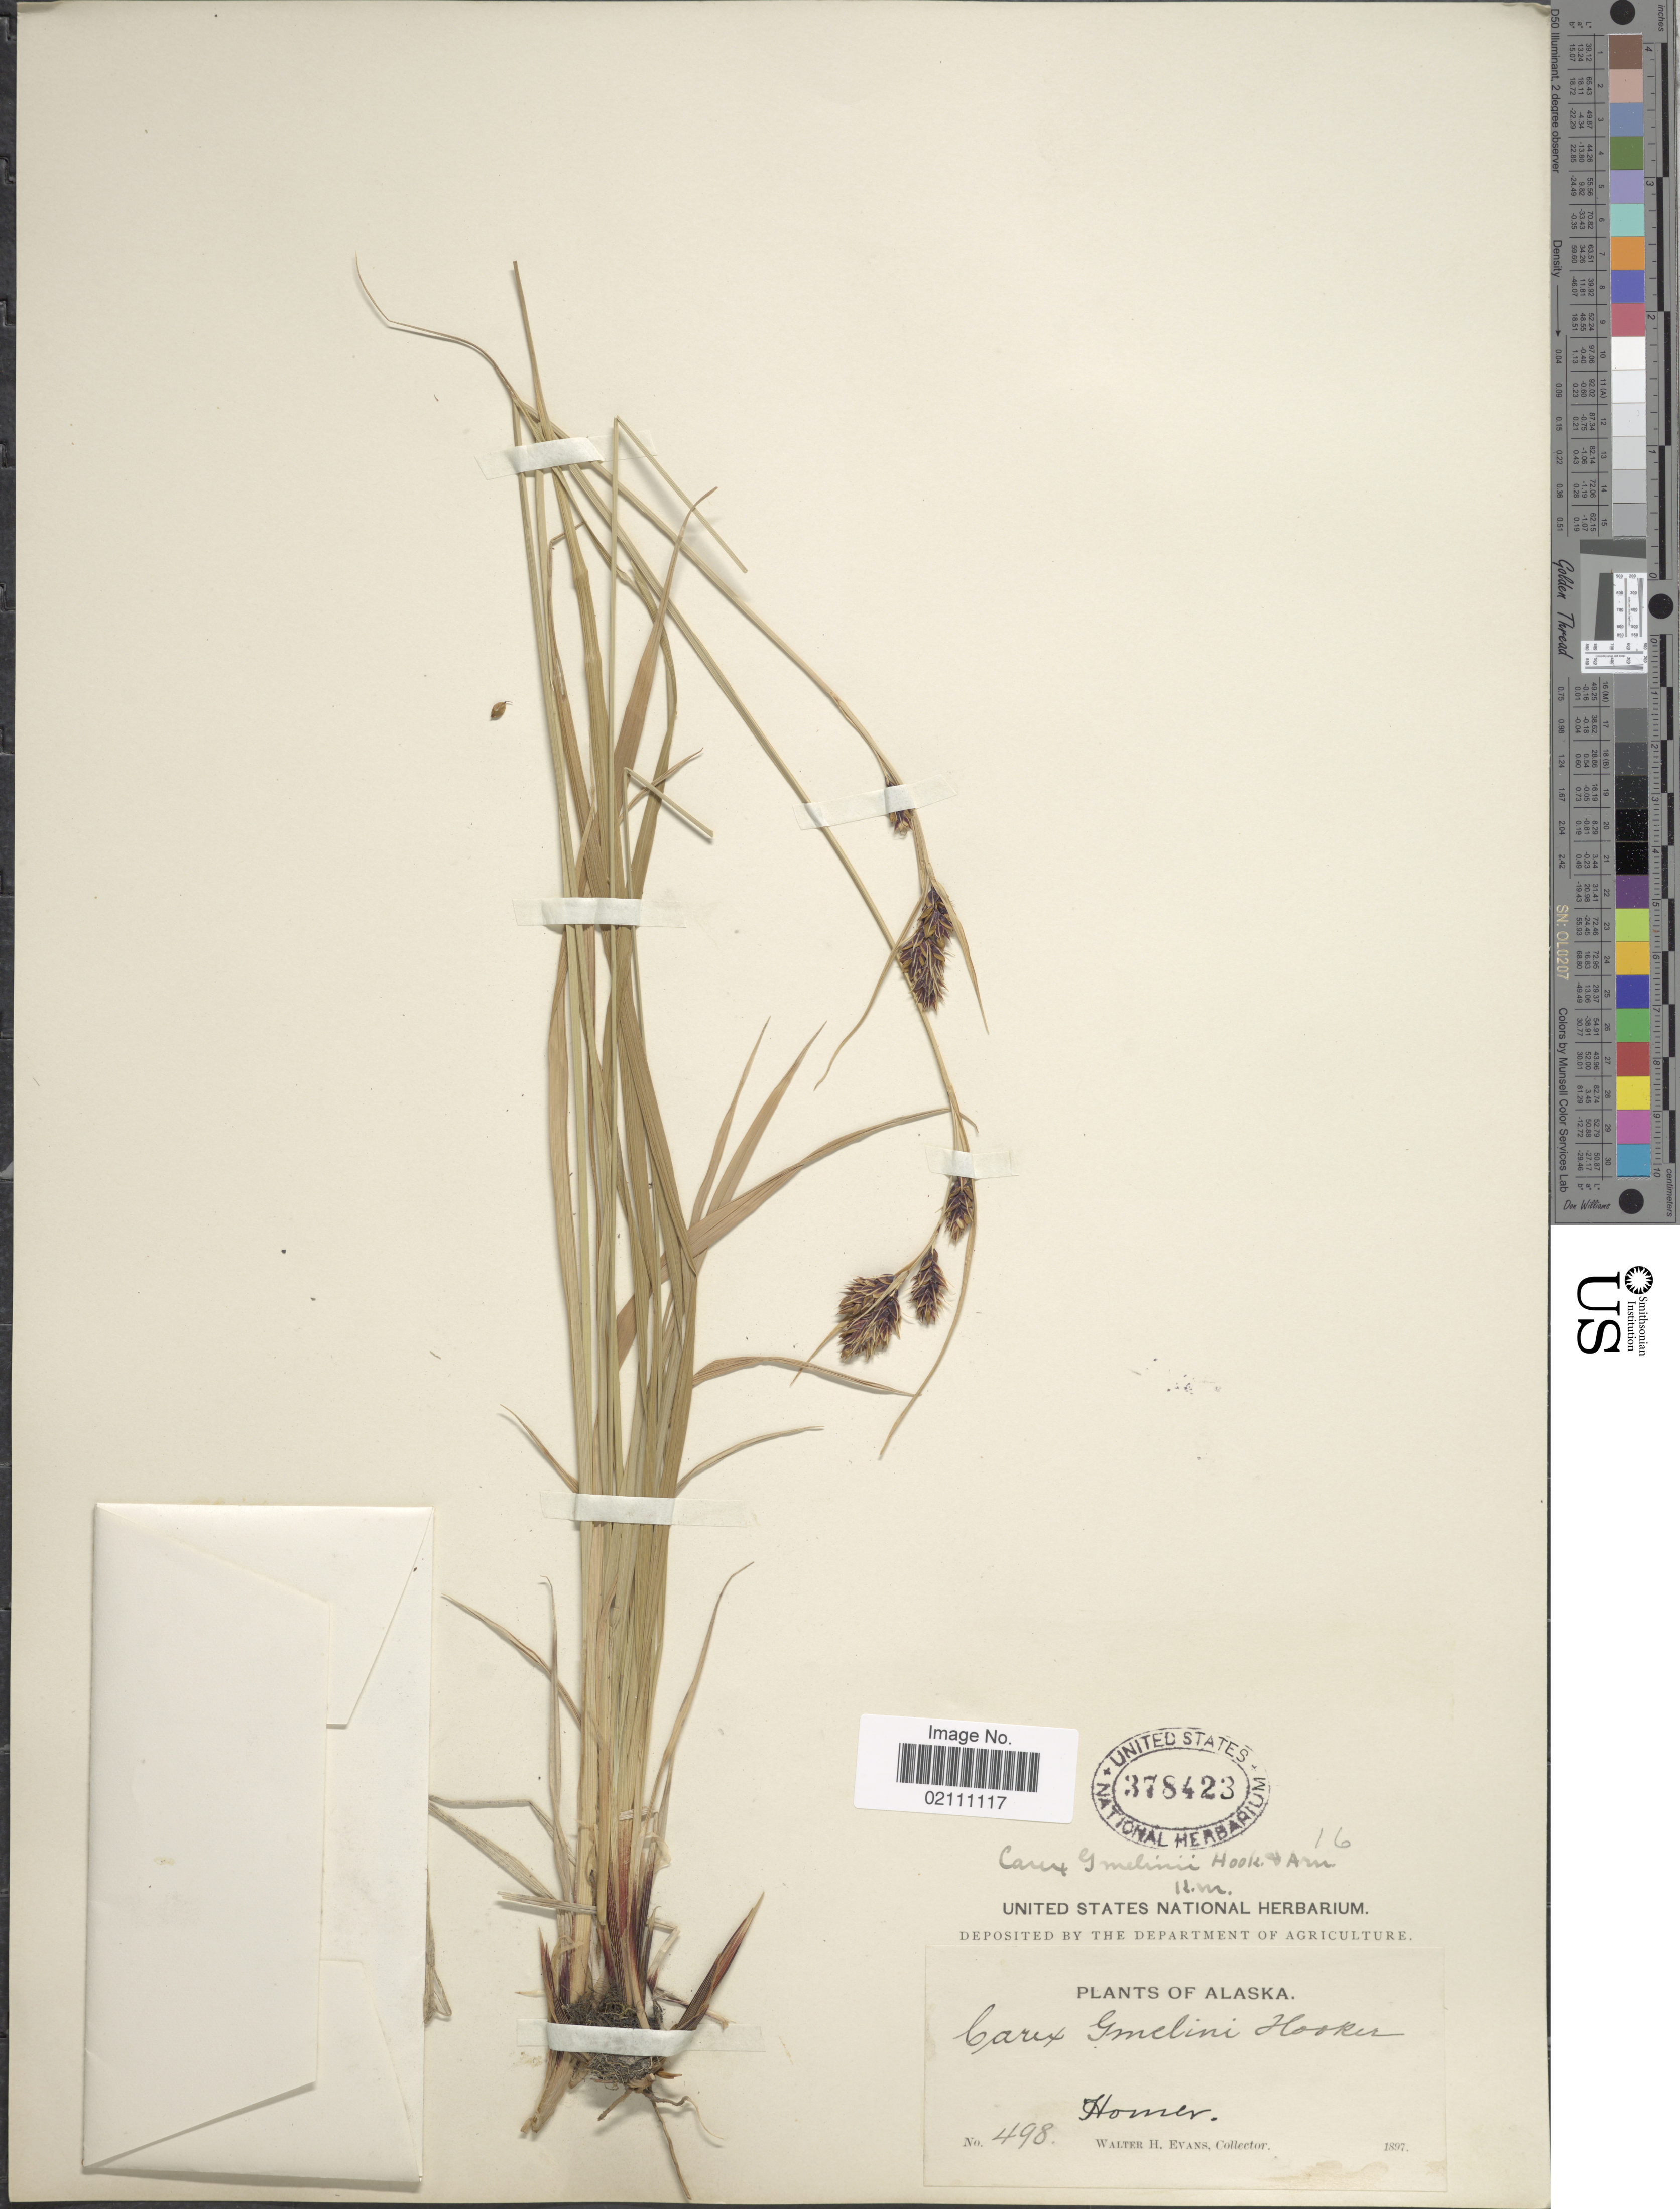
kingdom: Plantae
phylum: Tracheophyta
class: Liliopsida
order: Poales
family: Cyperaceae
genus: Carex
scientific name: Carex gmelinii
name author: Hook. & Arn.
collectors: W. H. Evans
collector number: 498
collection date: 1897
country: United States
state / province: Alaska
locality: Homer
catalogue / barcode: US 378423